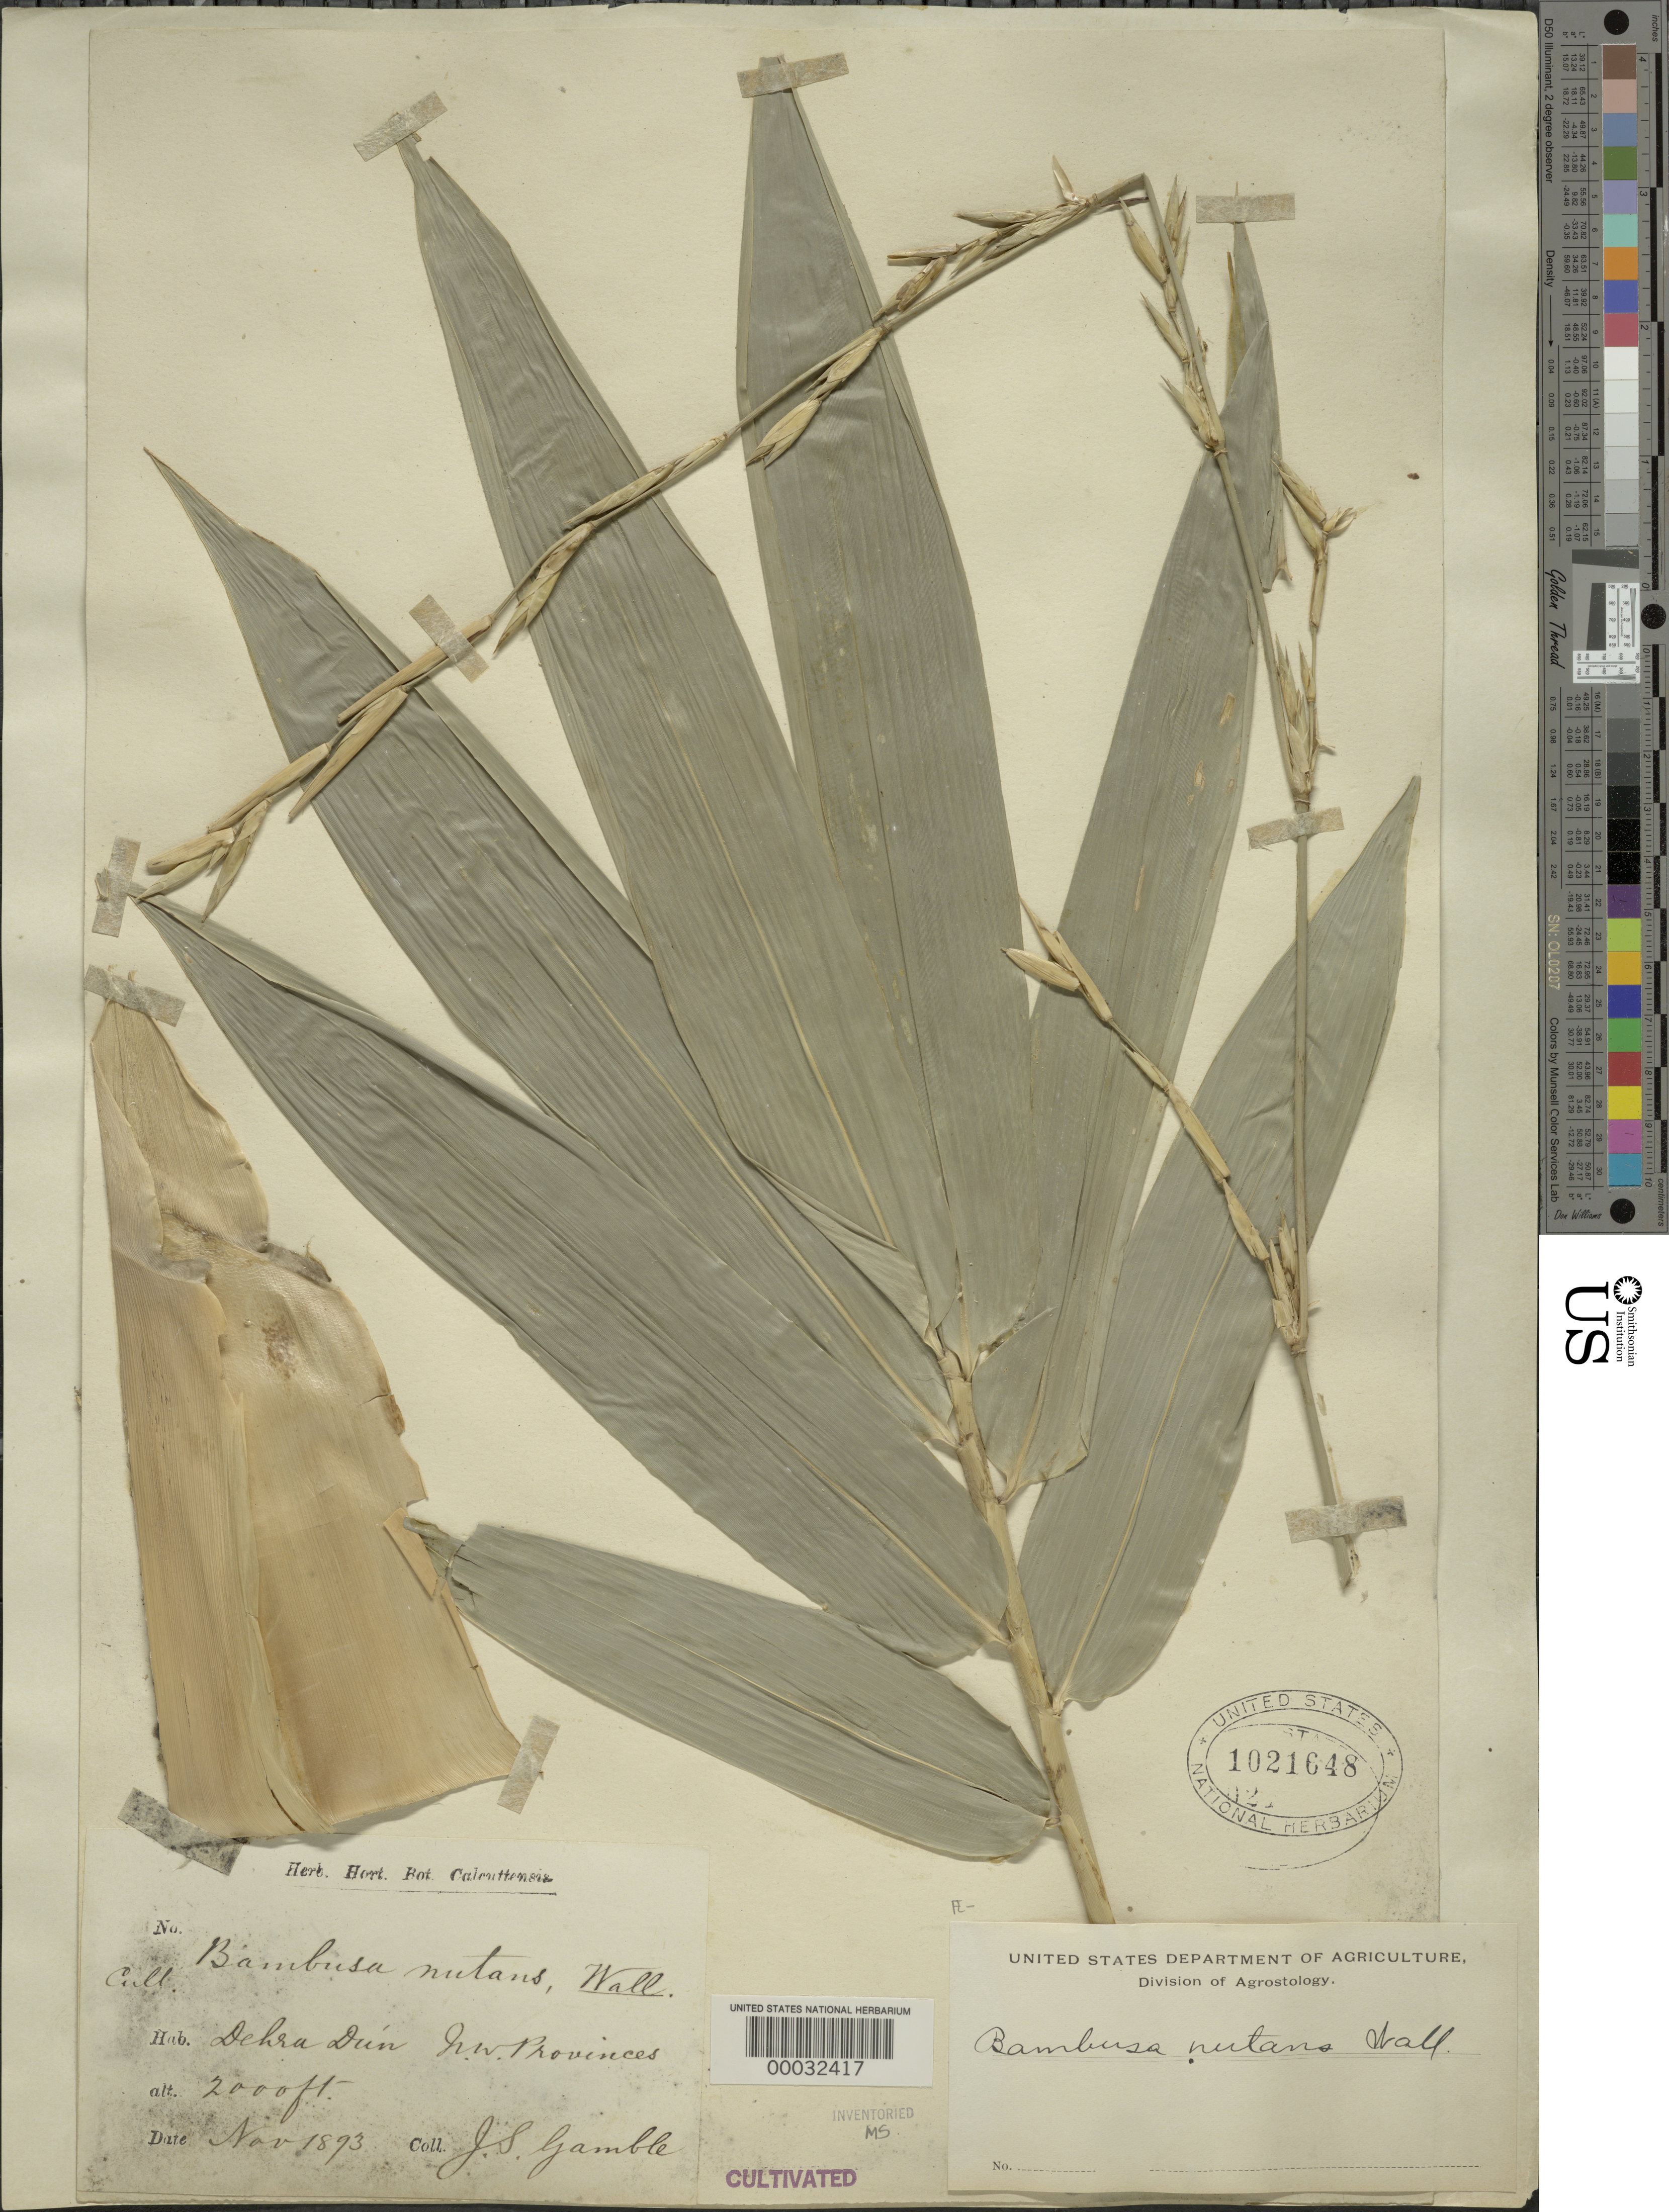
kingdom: Plantae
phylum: Tracheophyta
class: Liliopsida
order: Poales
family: Poaceae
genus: Bambusa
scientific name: Bambusa nutans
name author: Wall. ex Munro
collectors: J. S. Gamble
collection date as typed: Nov 1893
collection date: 1893-11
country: India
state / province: Uttar Pradesh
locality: Abbotsford, dehra dun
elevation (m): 610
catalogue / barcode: US 1021648